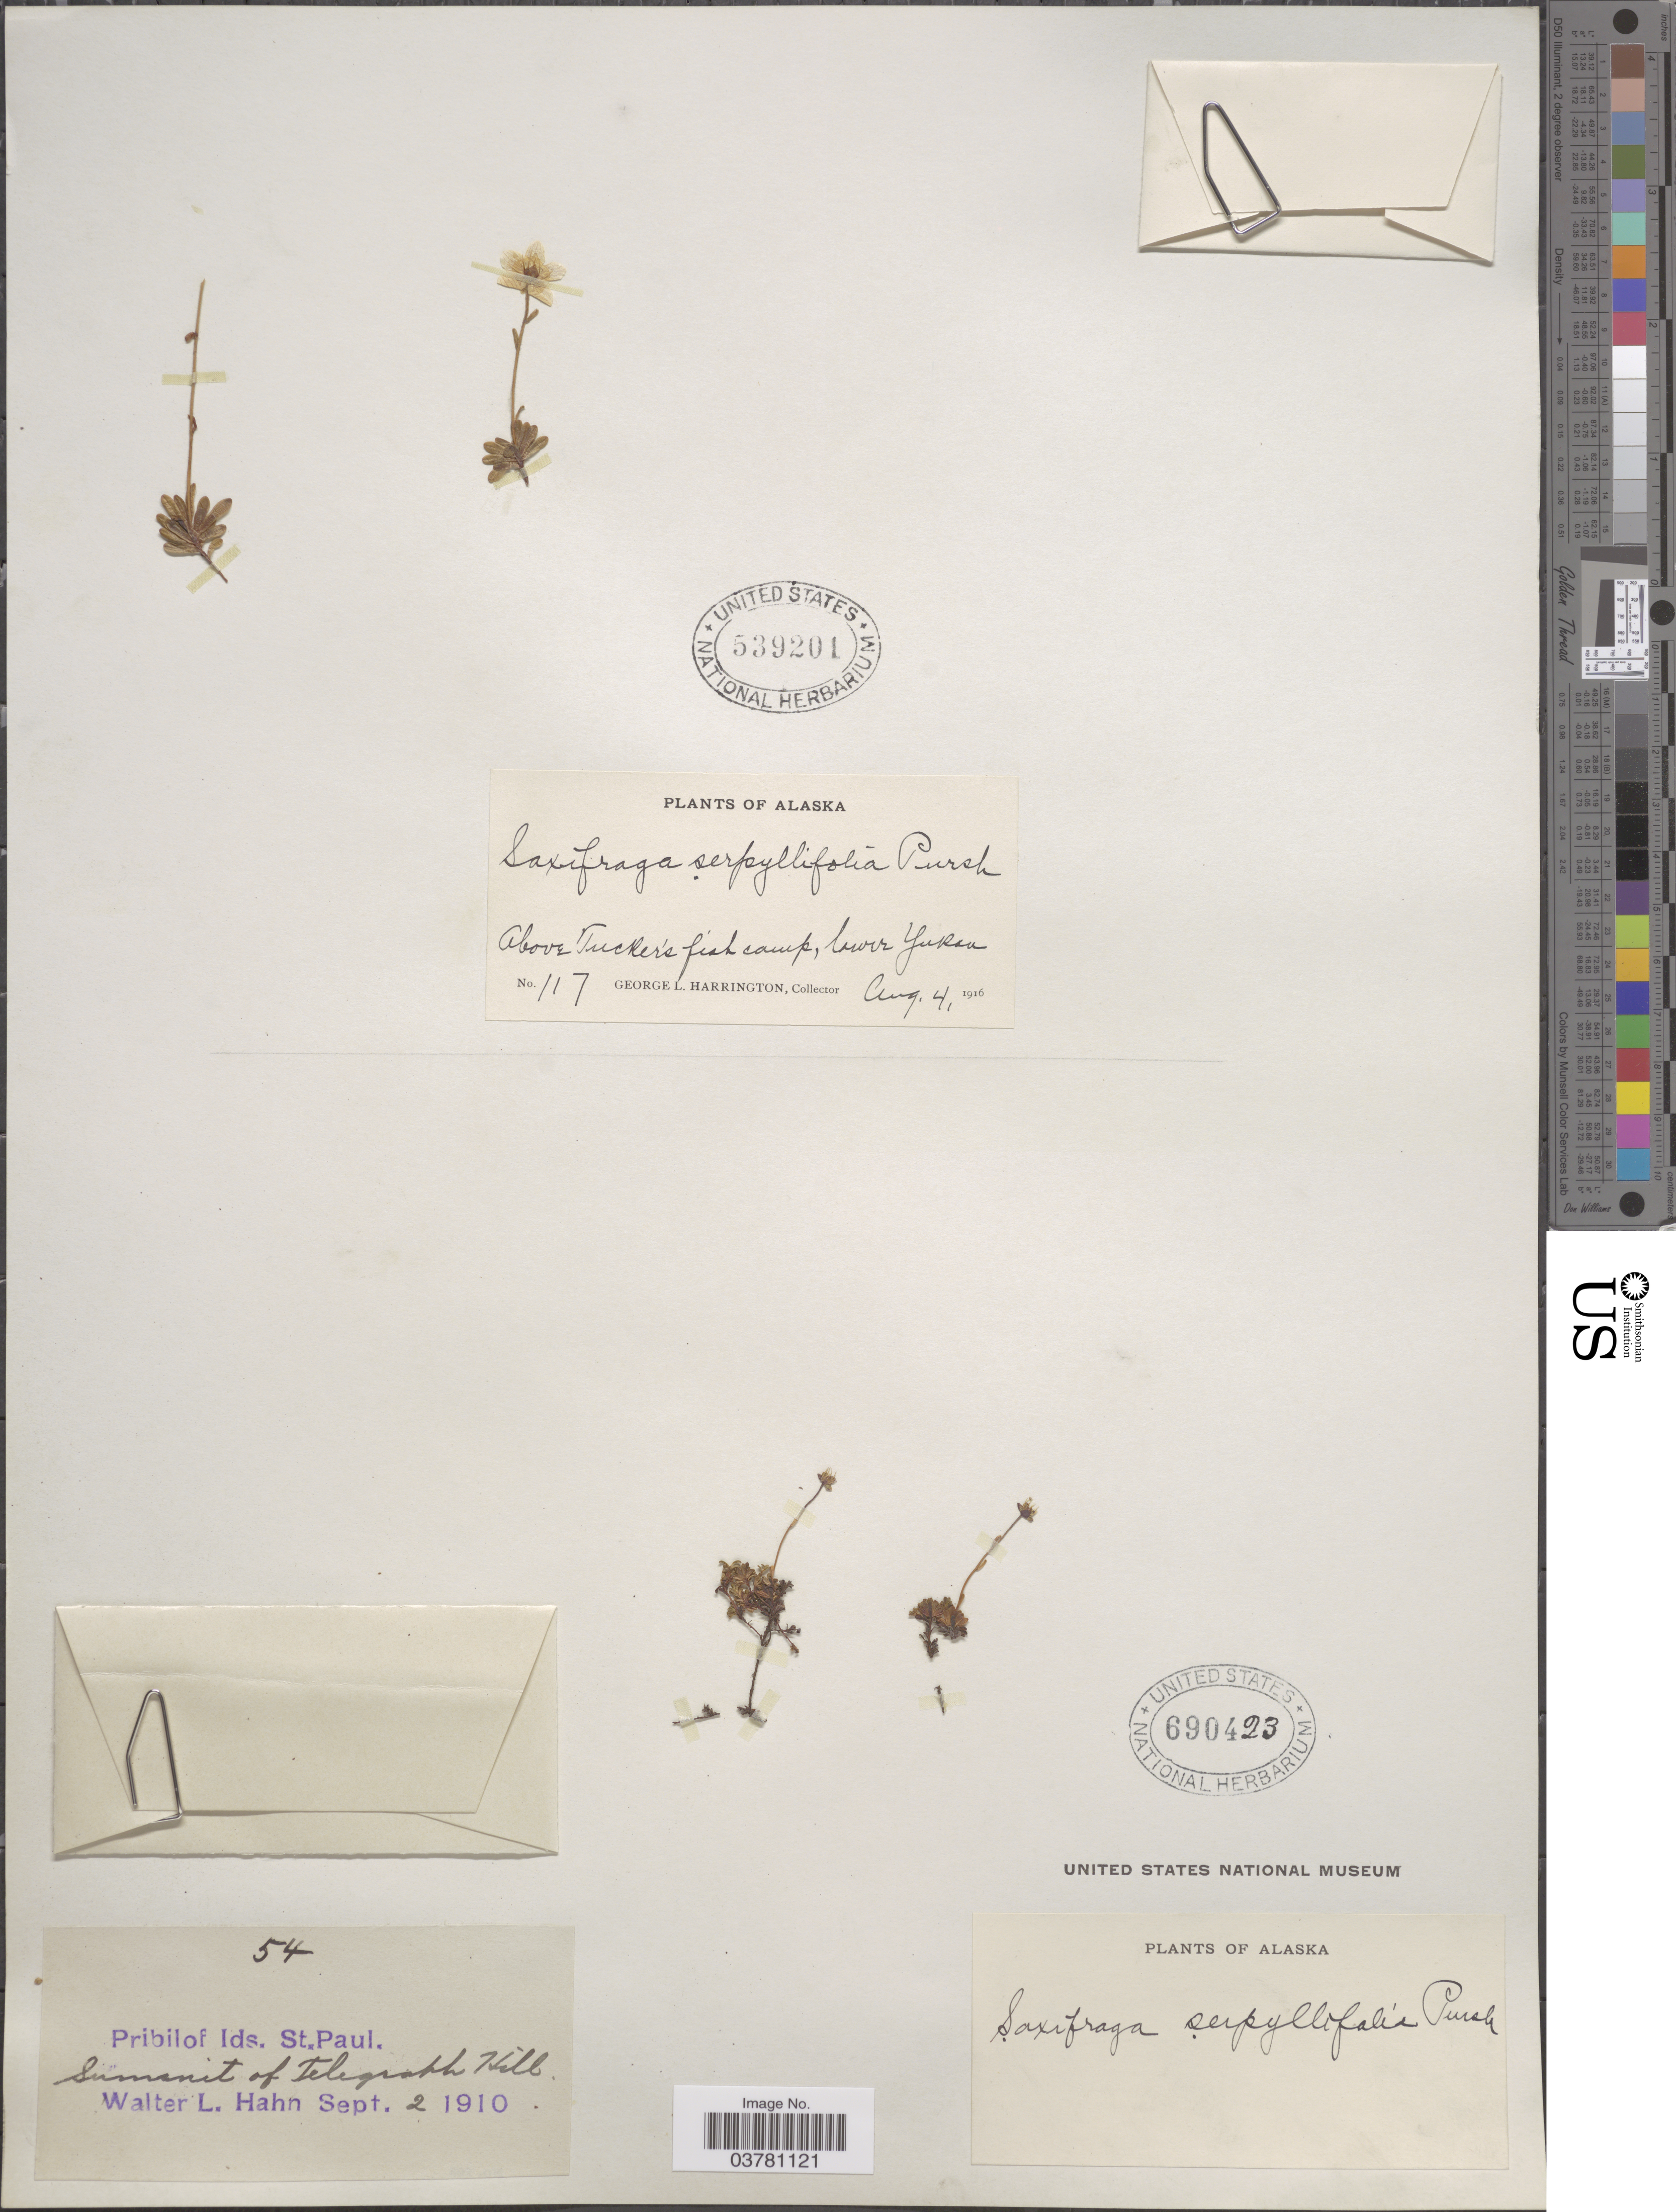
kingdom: Plantae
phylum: Tracheophyta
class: Magnoliopsida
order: Saxifragales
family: Saxifragaceae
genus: Saxifraga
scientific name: Saxifraga serpyllifolia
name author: Pursh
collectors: W. L. Hahn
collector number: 54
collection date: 1910-09-02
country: United States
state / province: Alaska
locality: Pribilof Ids. St.Paul. Summit of Telegraph Hill.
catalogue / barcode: US 690423-2